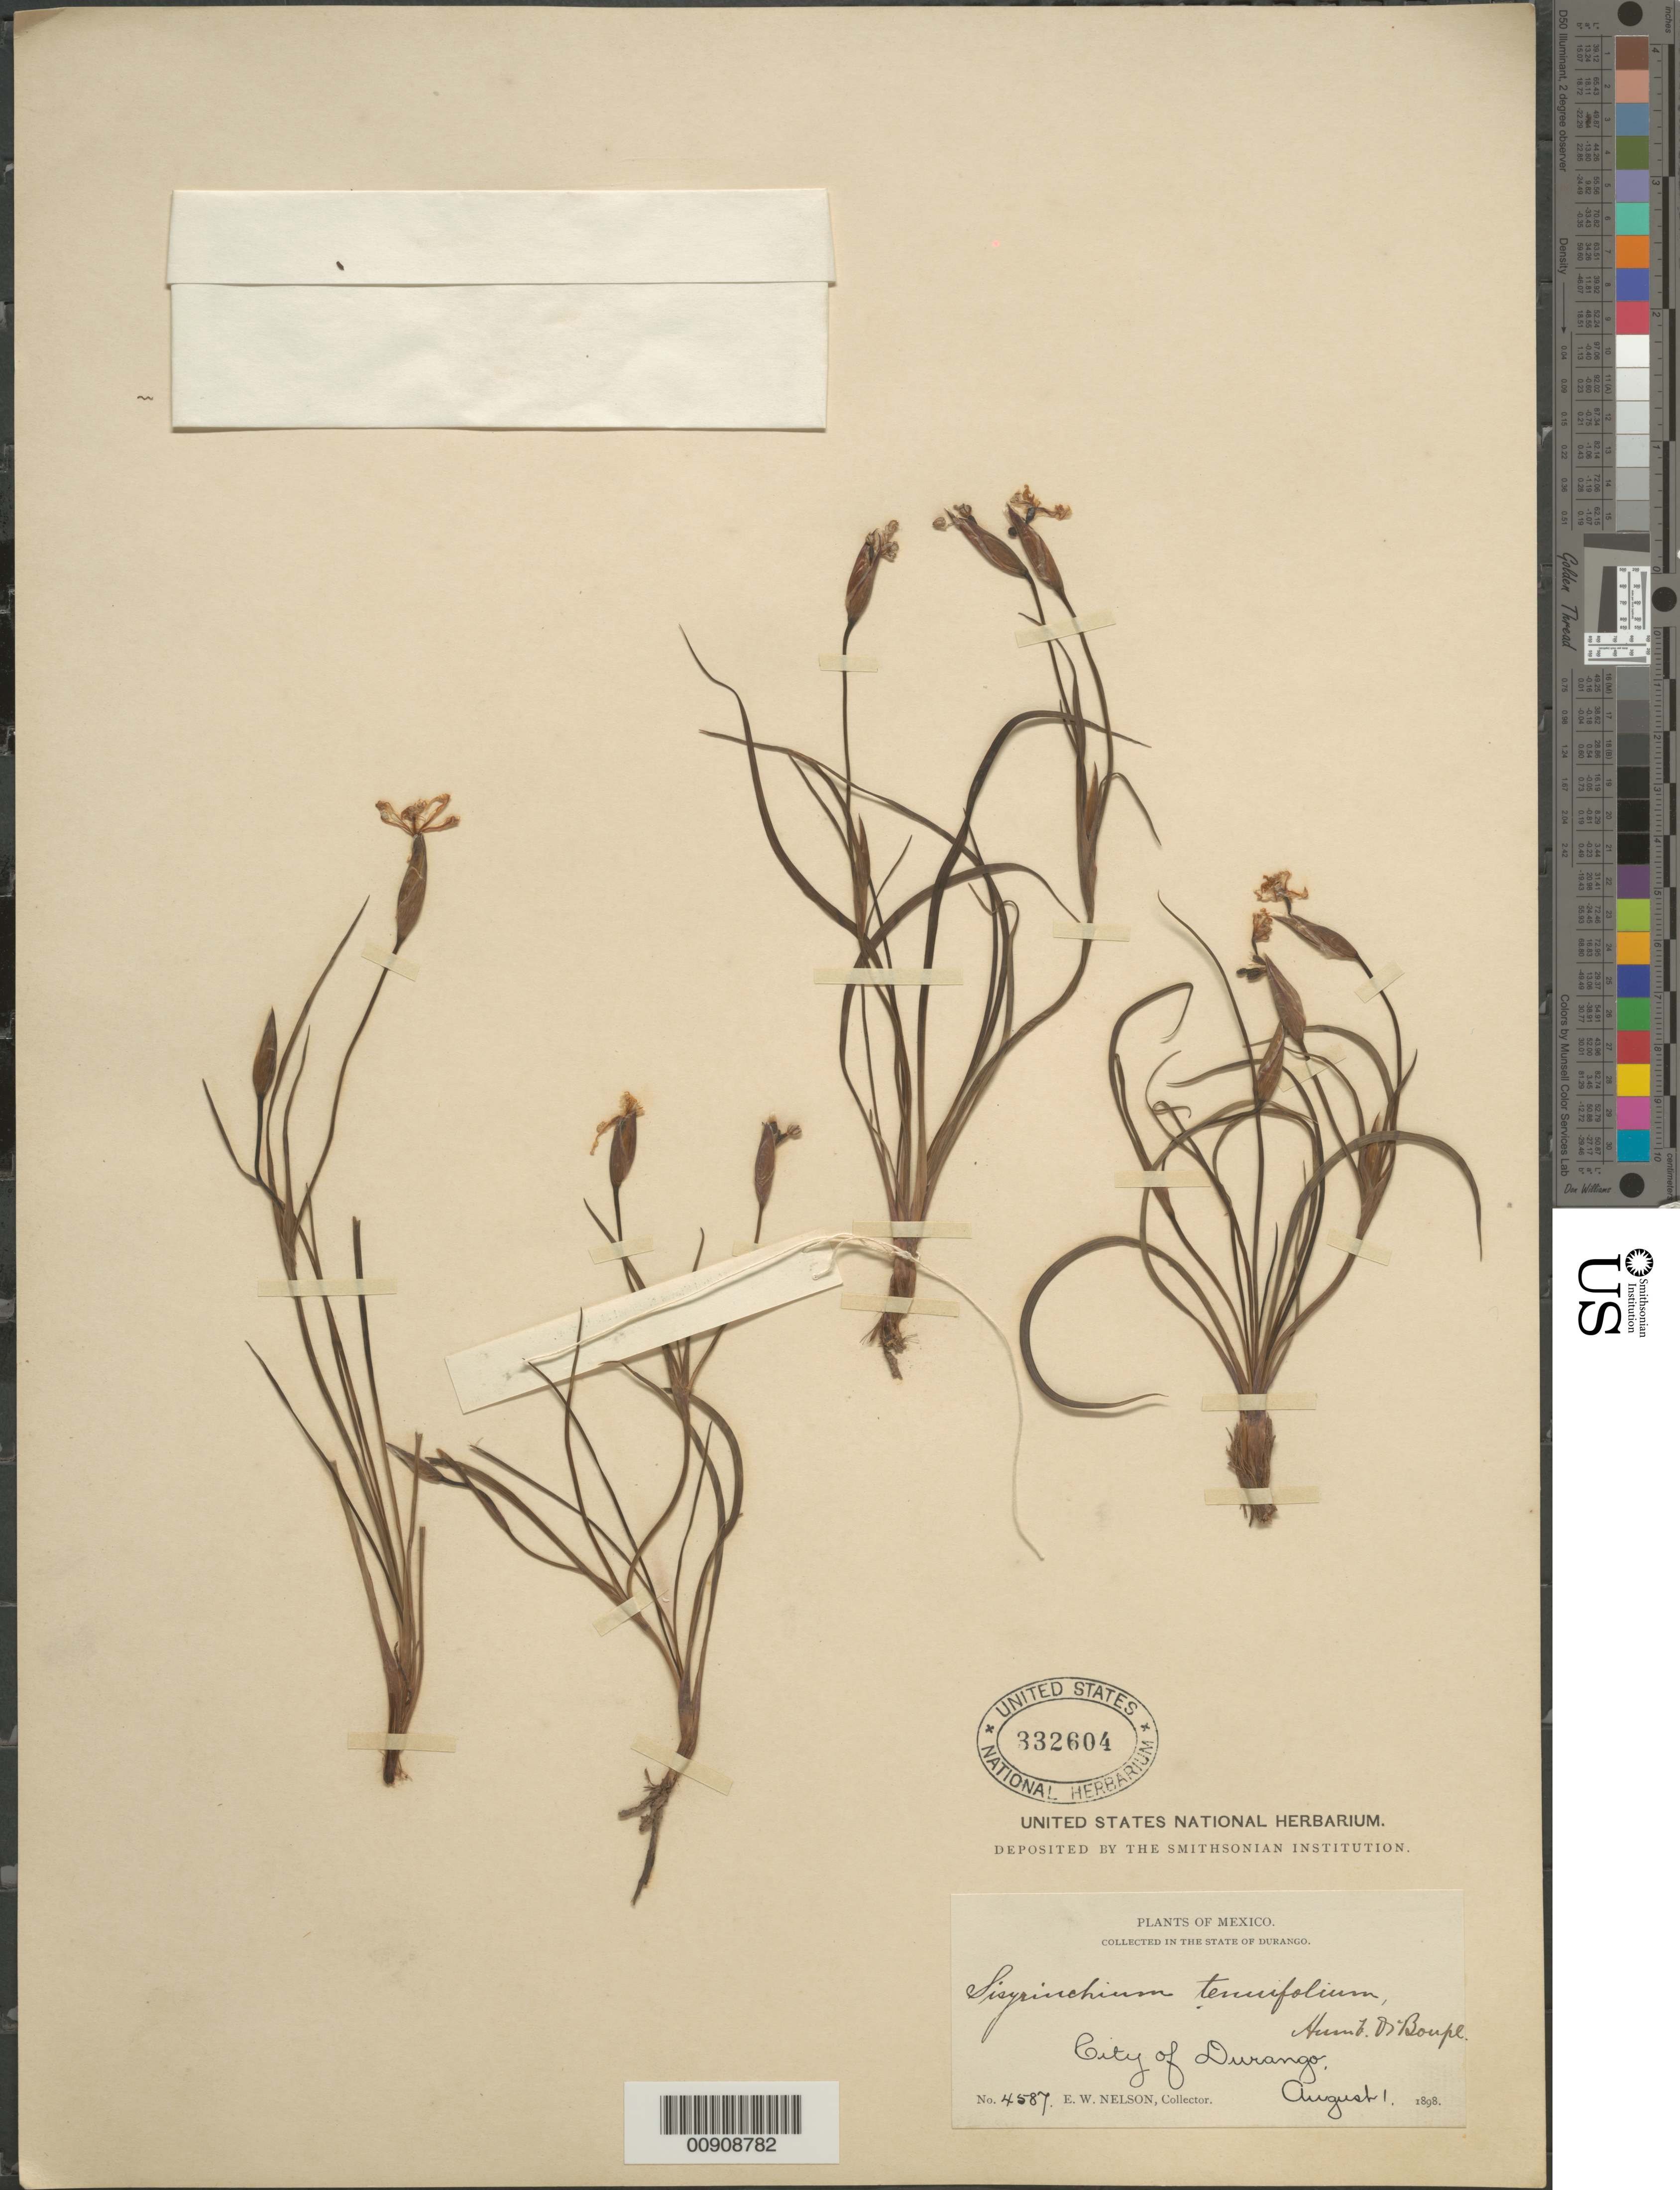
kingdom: Plantae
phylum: Tracheophyta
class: Liliopsida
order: Asparagales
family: Iridaceae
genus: Sisyrinchium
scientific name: Sisyrinchium tenuifolium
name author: Humb. & Bonpl. ex Willd.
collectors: E. W. Nelson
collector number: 4587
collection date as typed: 01 Aug 1898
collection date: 1898-08-01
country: Mexico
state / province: Durango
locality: City of Durango.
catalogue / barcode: US 332604